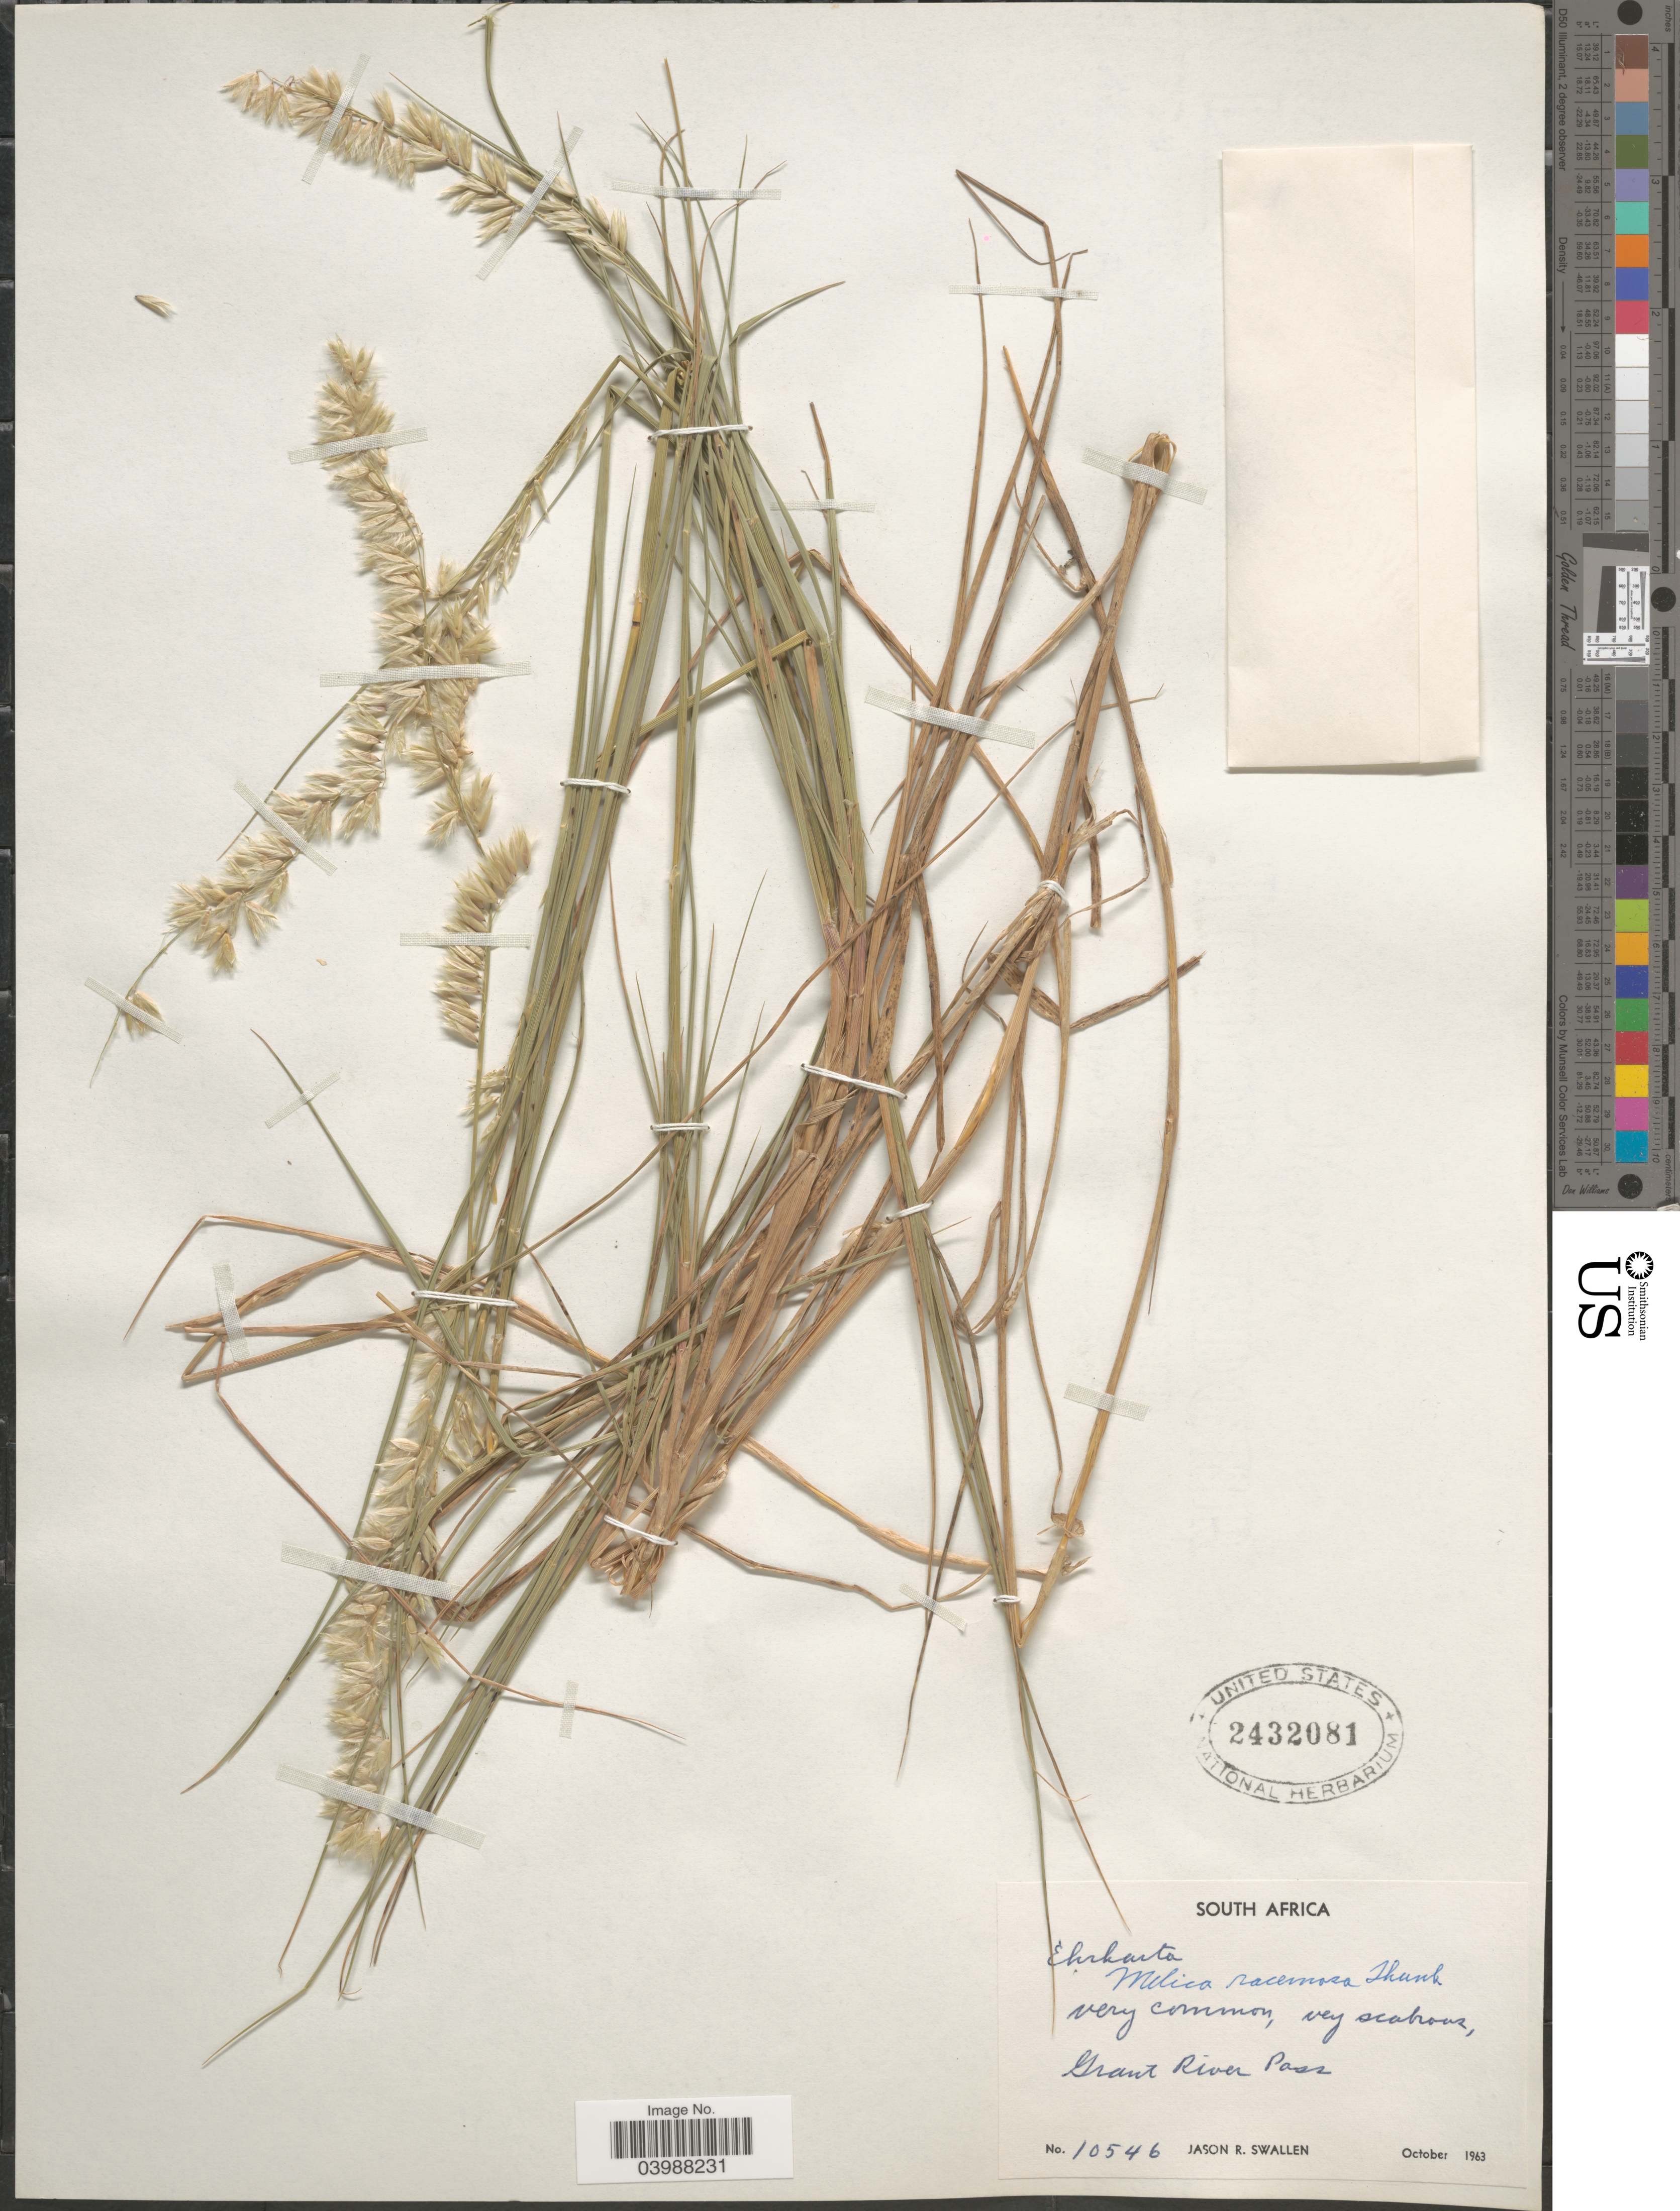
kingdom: Plantae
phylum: Tracheophyta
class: Liliopsida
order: Poales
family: Poaceae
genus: Melica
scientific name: Melica racemosa Muhl., nom. illeg.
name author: Muhl.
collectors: J. R. Swallen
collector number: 10546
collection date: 1963-10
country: South Africa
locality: Grant River Pass.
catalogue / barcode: US 2432081